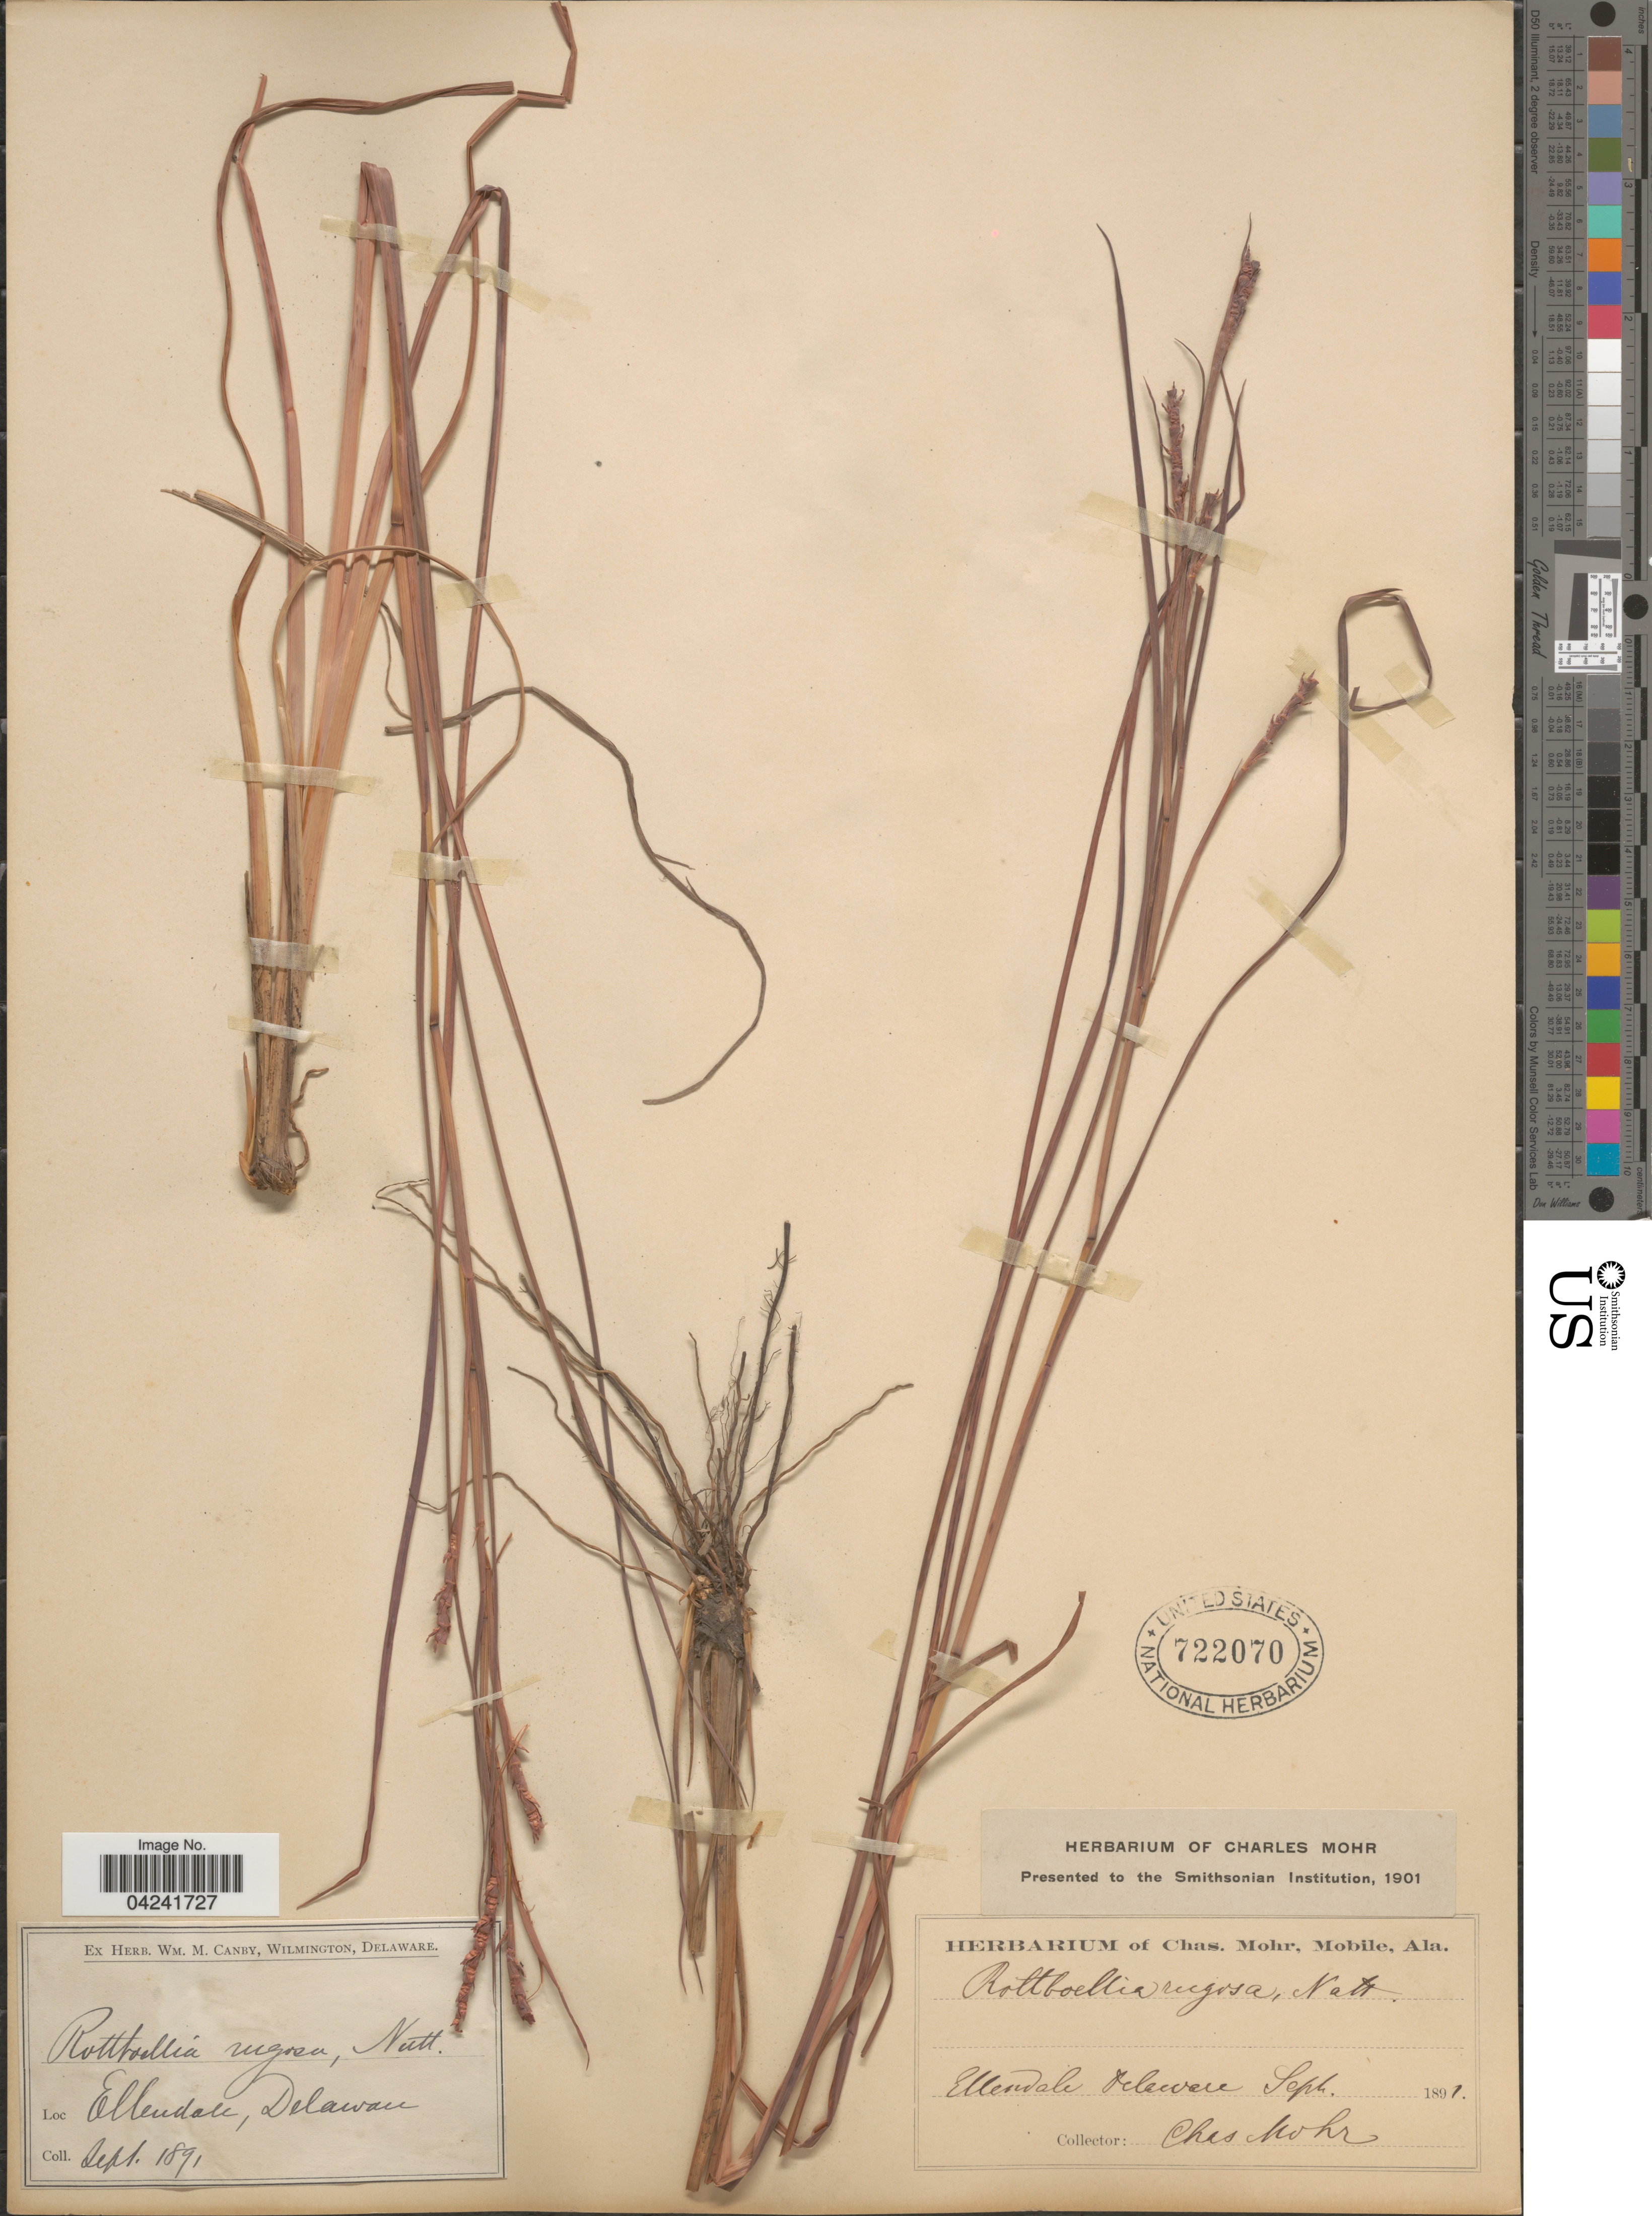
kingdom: Plantae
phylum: Tracheophyta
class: Liliopsida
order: Poales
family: Poaceae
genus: Mnesithea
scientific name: Mnesithea rugosa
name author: (Nutt.) de Koning & Sosef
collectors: Mohr, C. T. (herbarium)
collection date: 1891-09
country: United States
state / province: Delaware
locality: Ellendale.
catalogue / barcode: US 722070